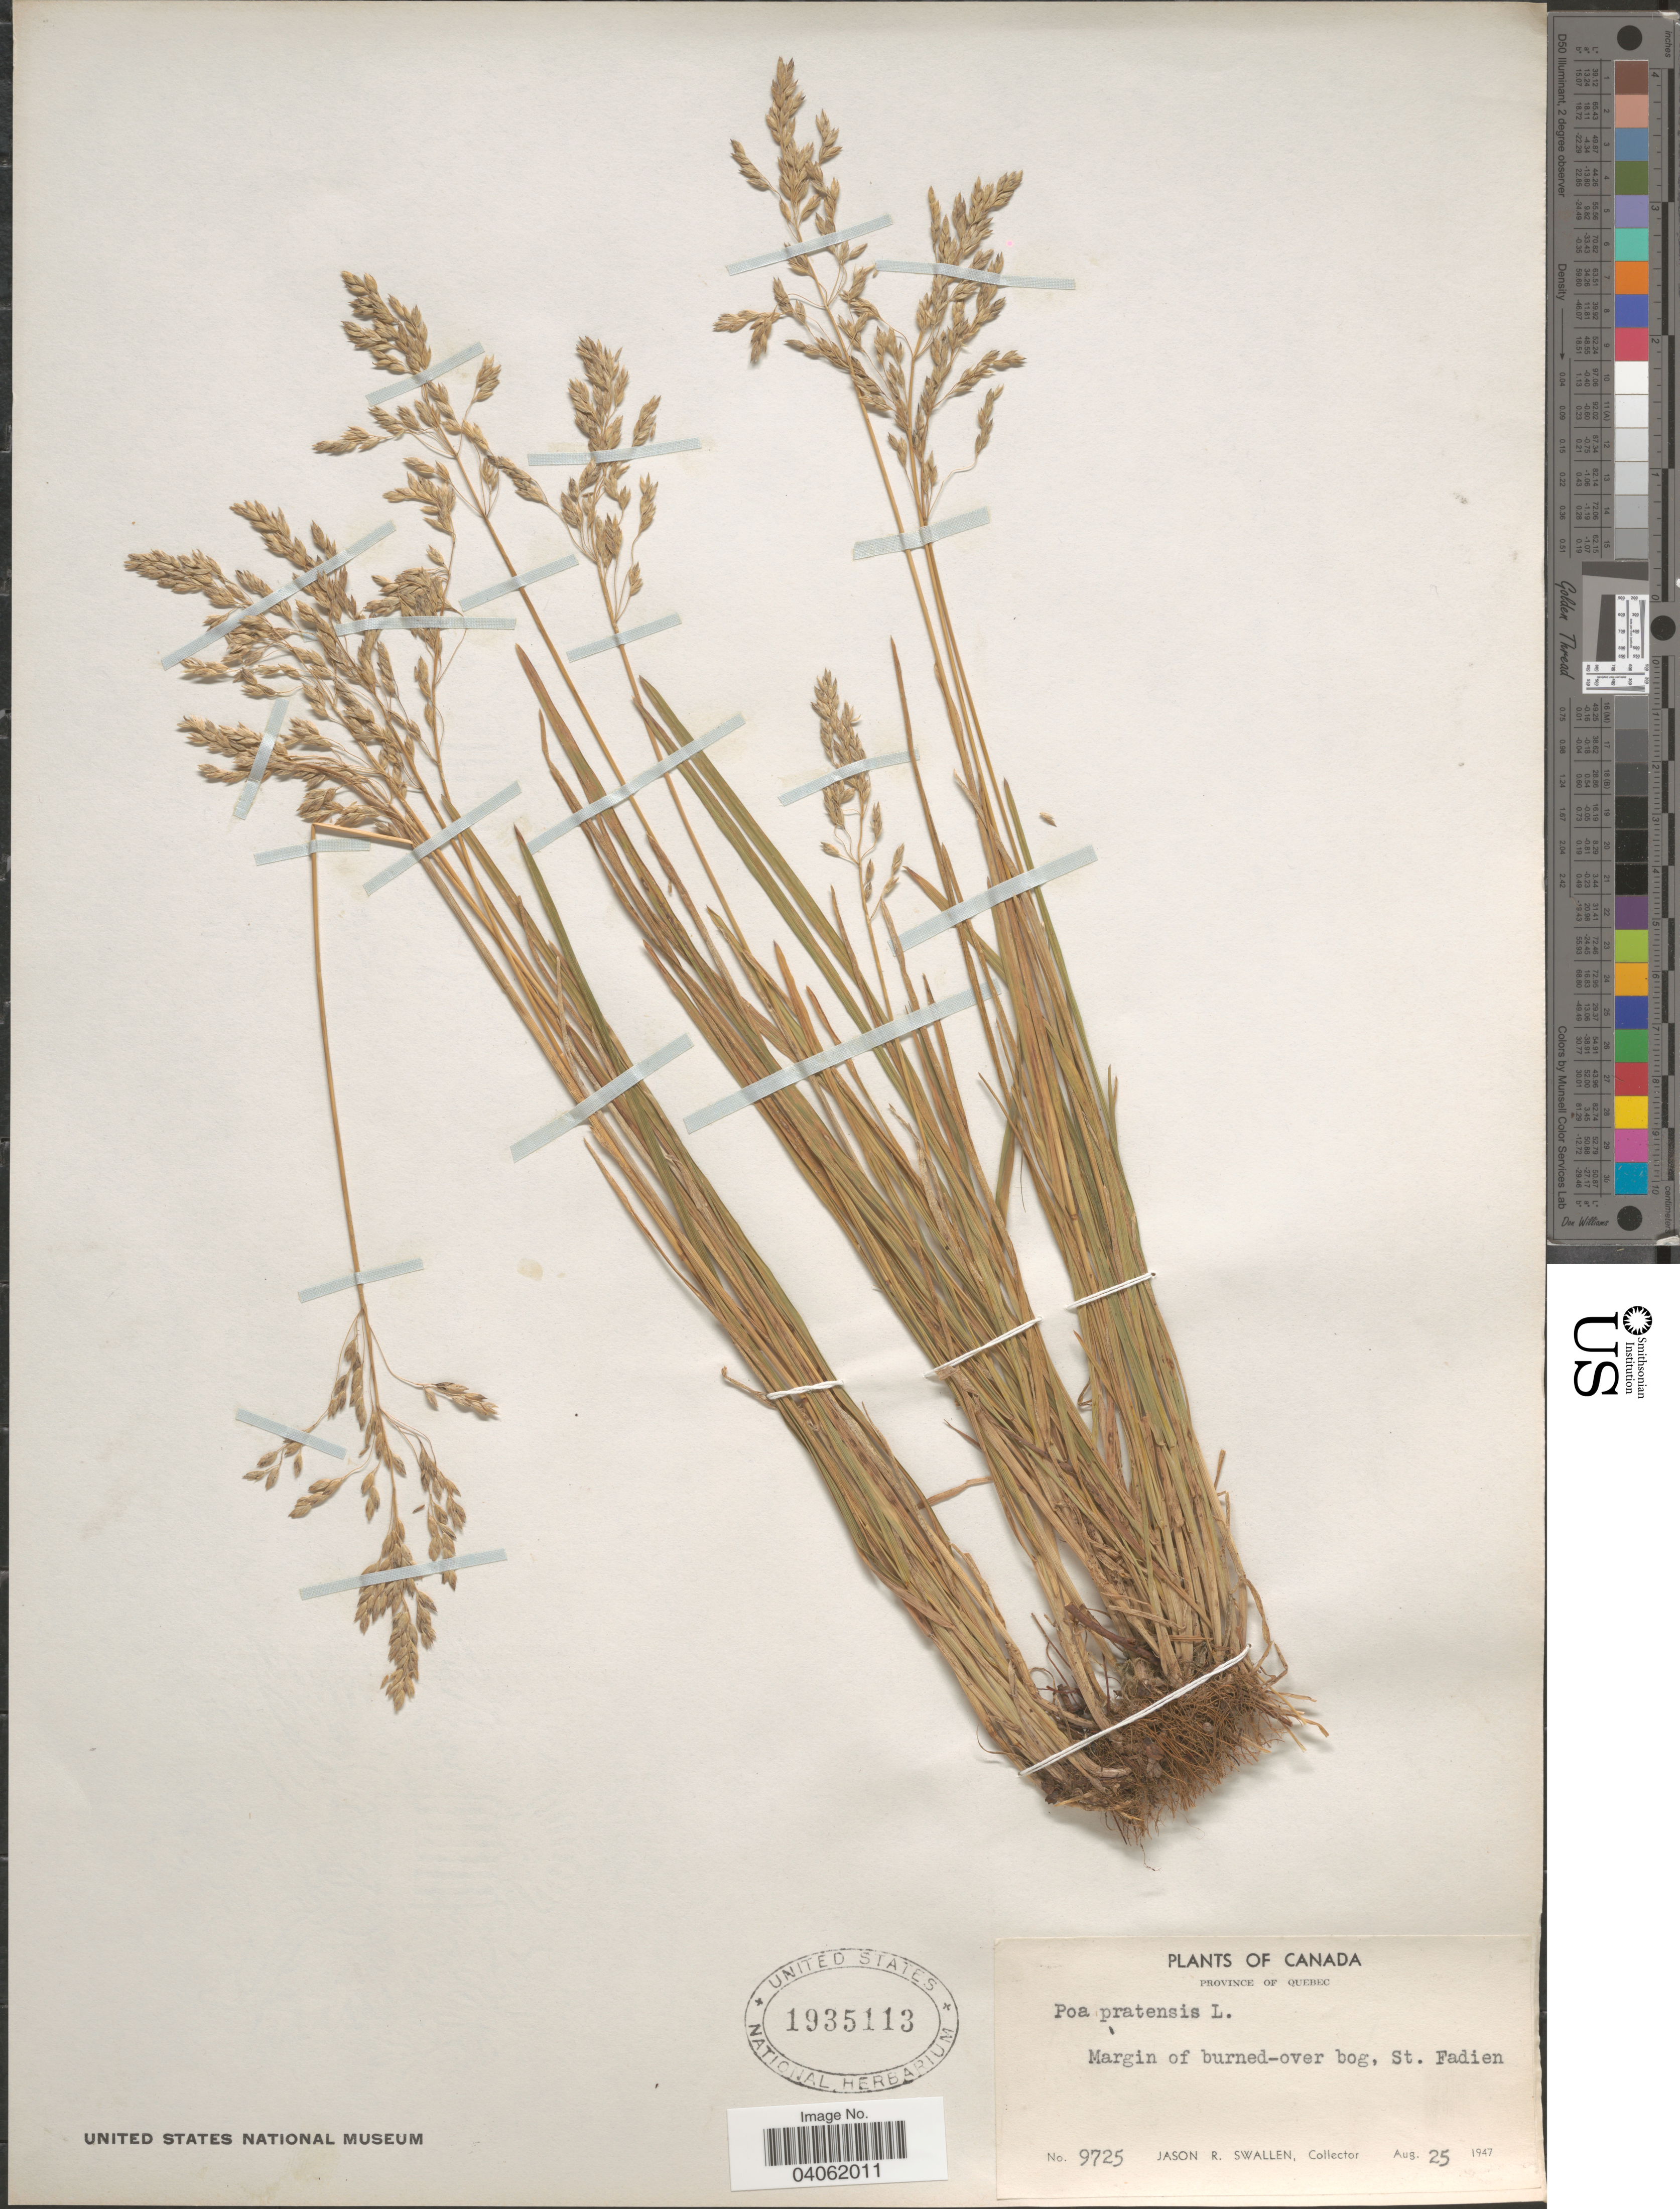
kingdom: Plantae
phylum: Tracheophyta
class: Liliopsida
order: Poales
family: Poaceae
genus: Poa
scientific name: Poa pratensis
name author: L.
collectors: J. R. Swallen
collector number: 9725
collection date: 1947-08-25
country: Canada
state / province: Quebec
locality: St. Fadien.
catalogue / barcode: US 1935113